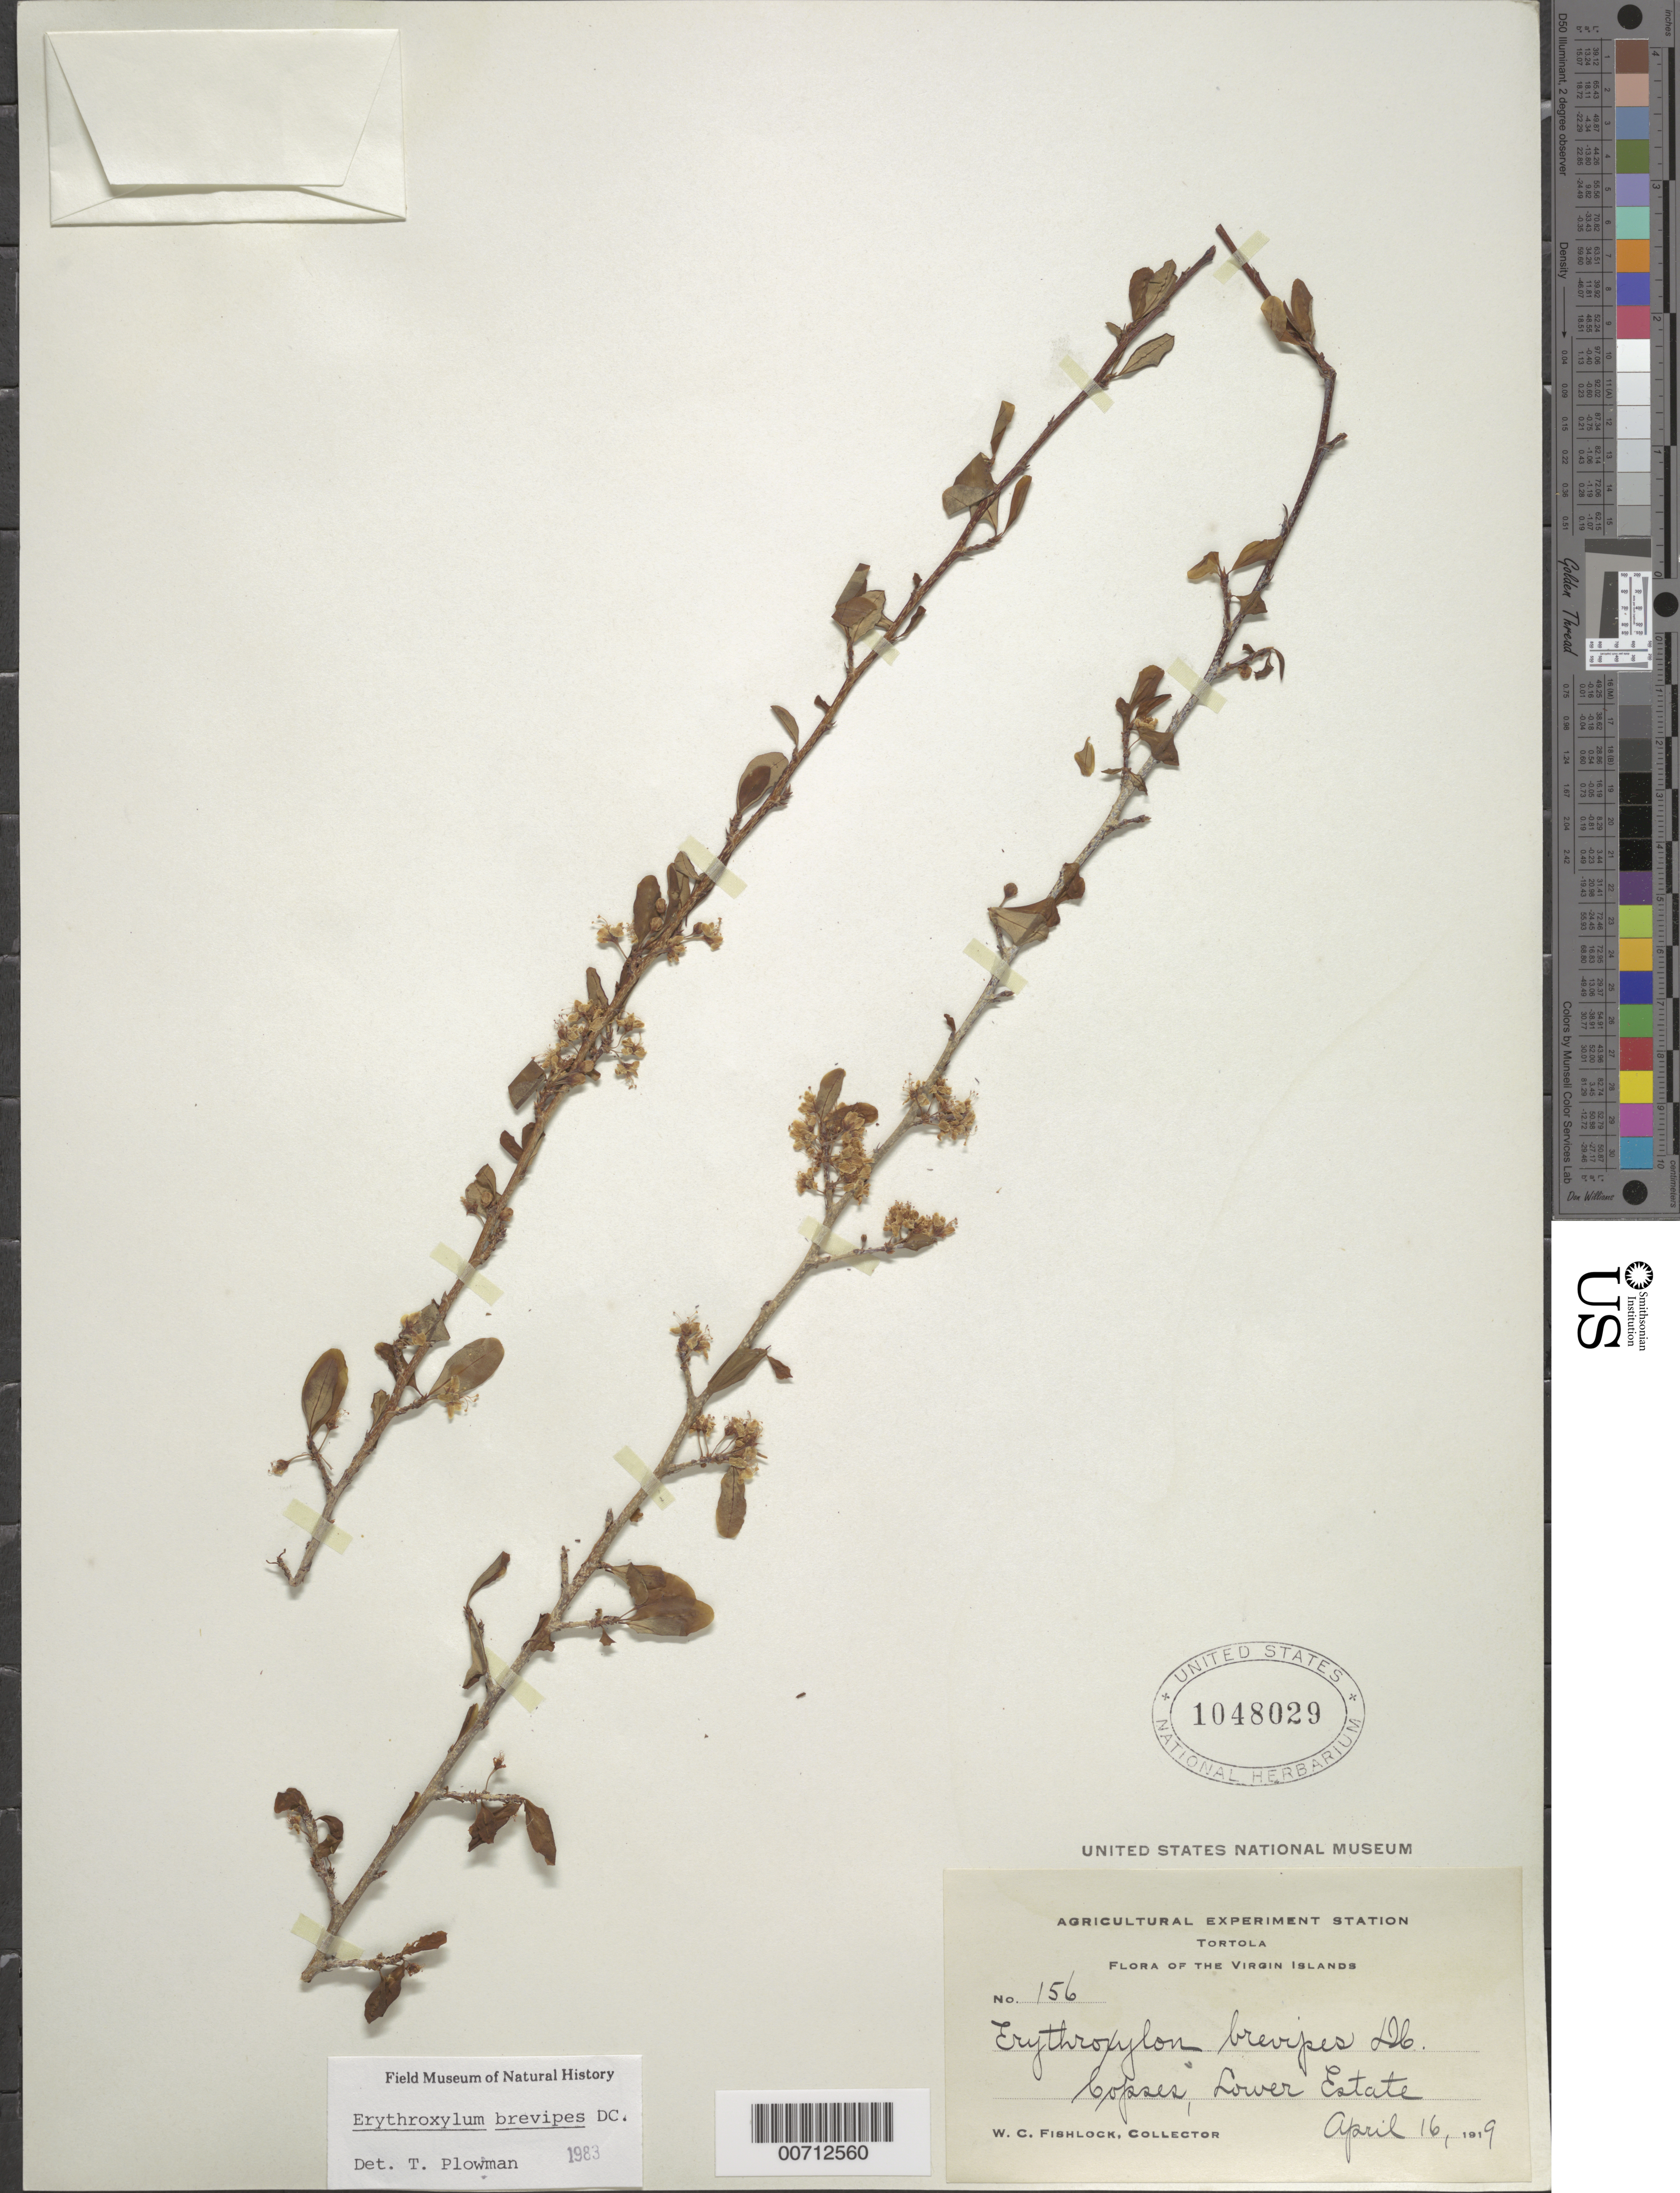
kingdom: Plantae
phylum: Tracheophyta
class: Magnoliopsida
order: Malpighiales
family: Erythroxylaceae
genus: Erythroxylum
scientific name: Erythroxylum brevipes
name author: DC.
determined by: Plowman, Timothy C.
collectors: W. Fishlock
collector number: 156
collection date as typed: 16 Apr 1919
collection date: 1919-04-16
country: British Virgin Islands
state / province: Tortola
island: Tortola Island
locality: Lower Estate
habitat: Copses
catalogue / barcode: US 1048029